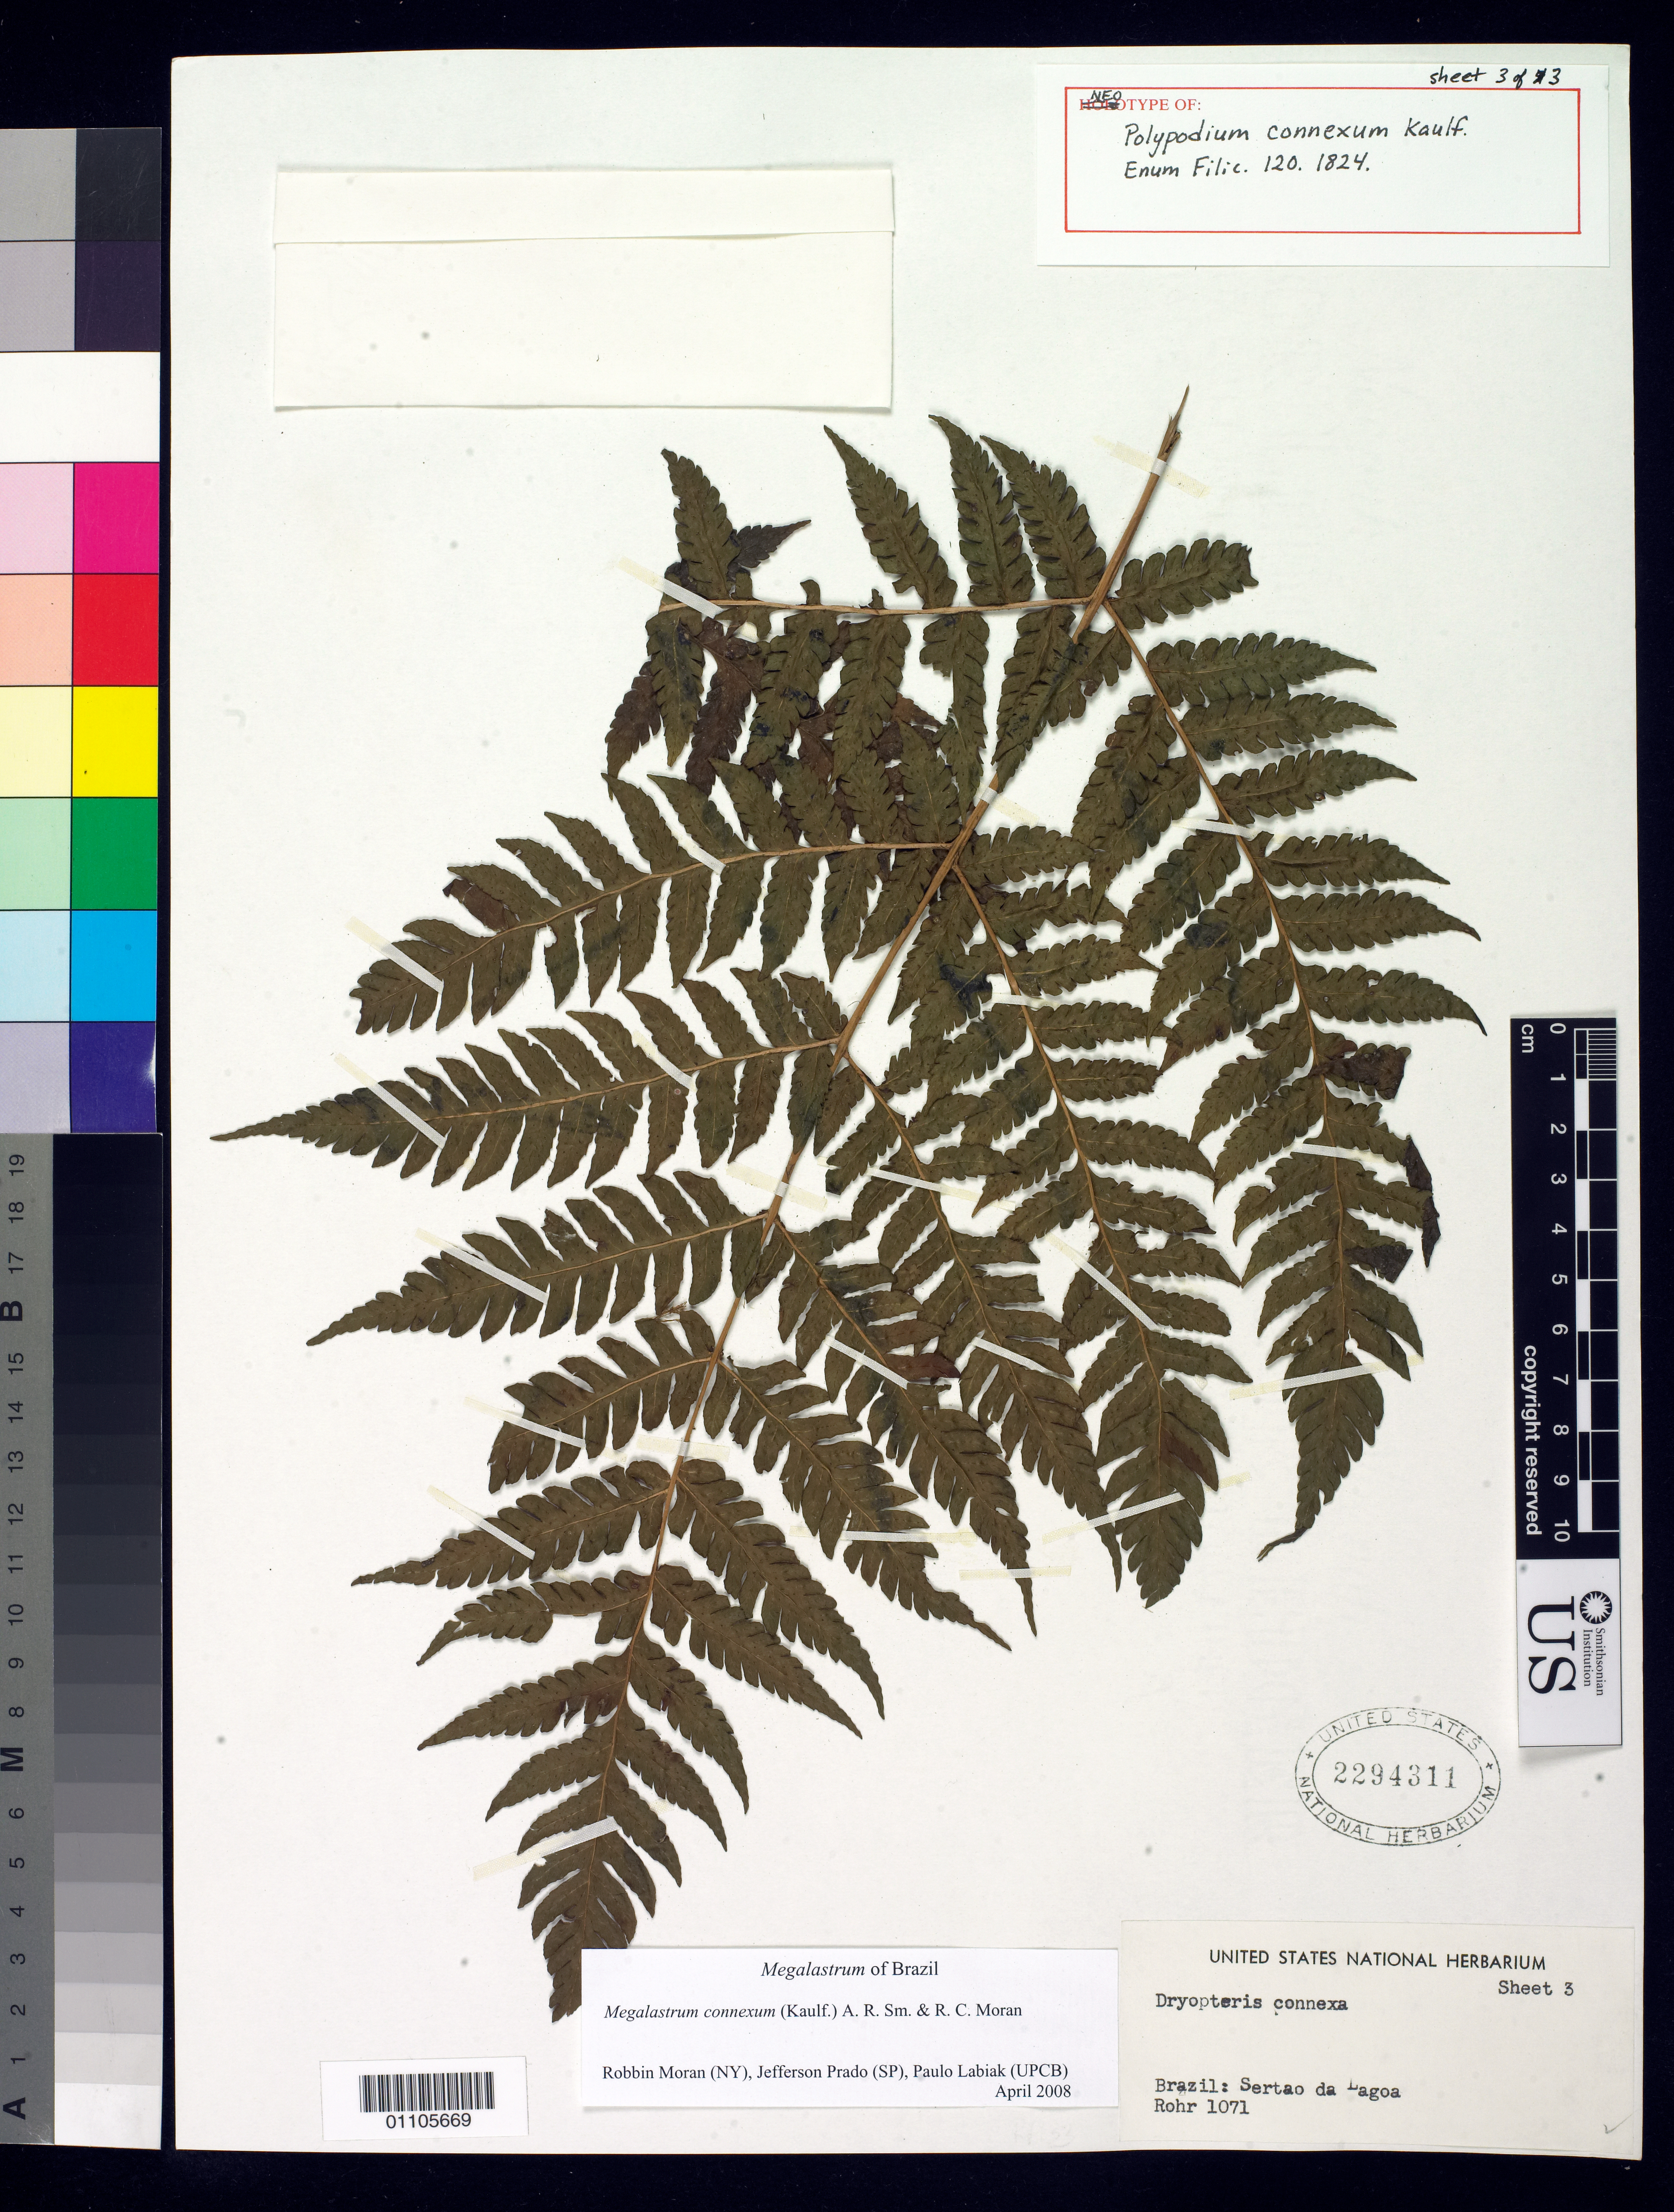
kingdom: Plantae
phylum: Tracheophyta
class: Polypodiopsida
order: Polypodiales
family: Polypodiaceae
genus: Polypodium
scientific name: Polypodium connexum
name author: Kaulf.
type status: Neotype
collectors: J. A. Rohr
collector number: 1071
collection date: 1948-06-26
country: Brazil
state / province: Santa Catarina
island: Santa Catarina Island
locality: Sertao da Lagoa, Ilha de Santa Catarina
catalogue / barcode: US 2294311